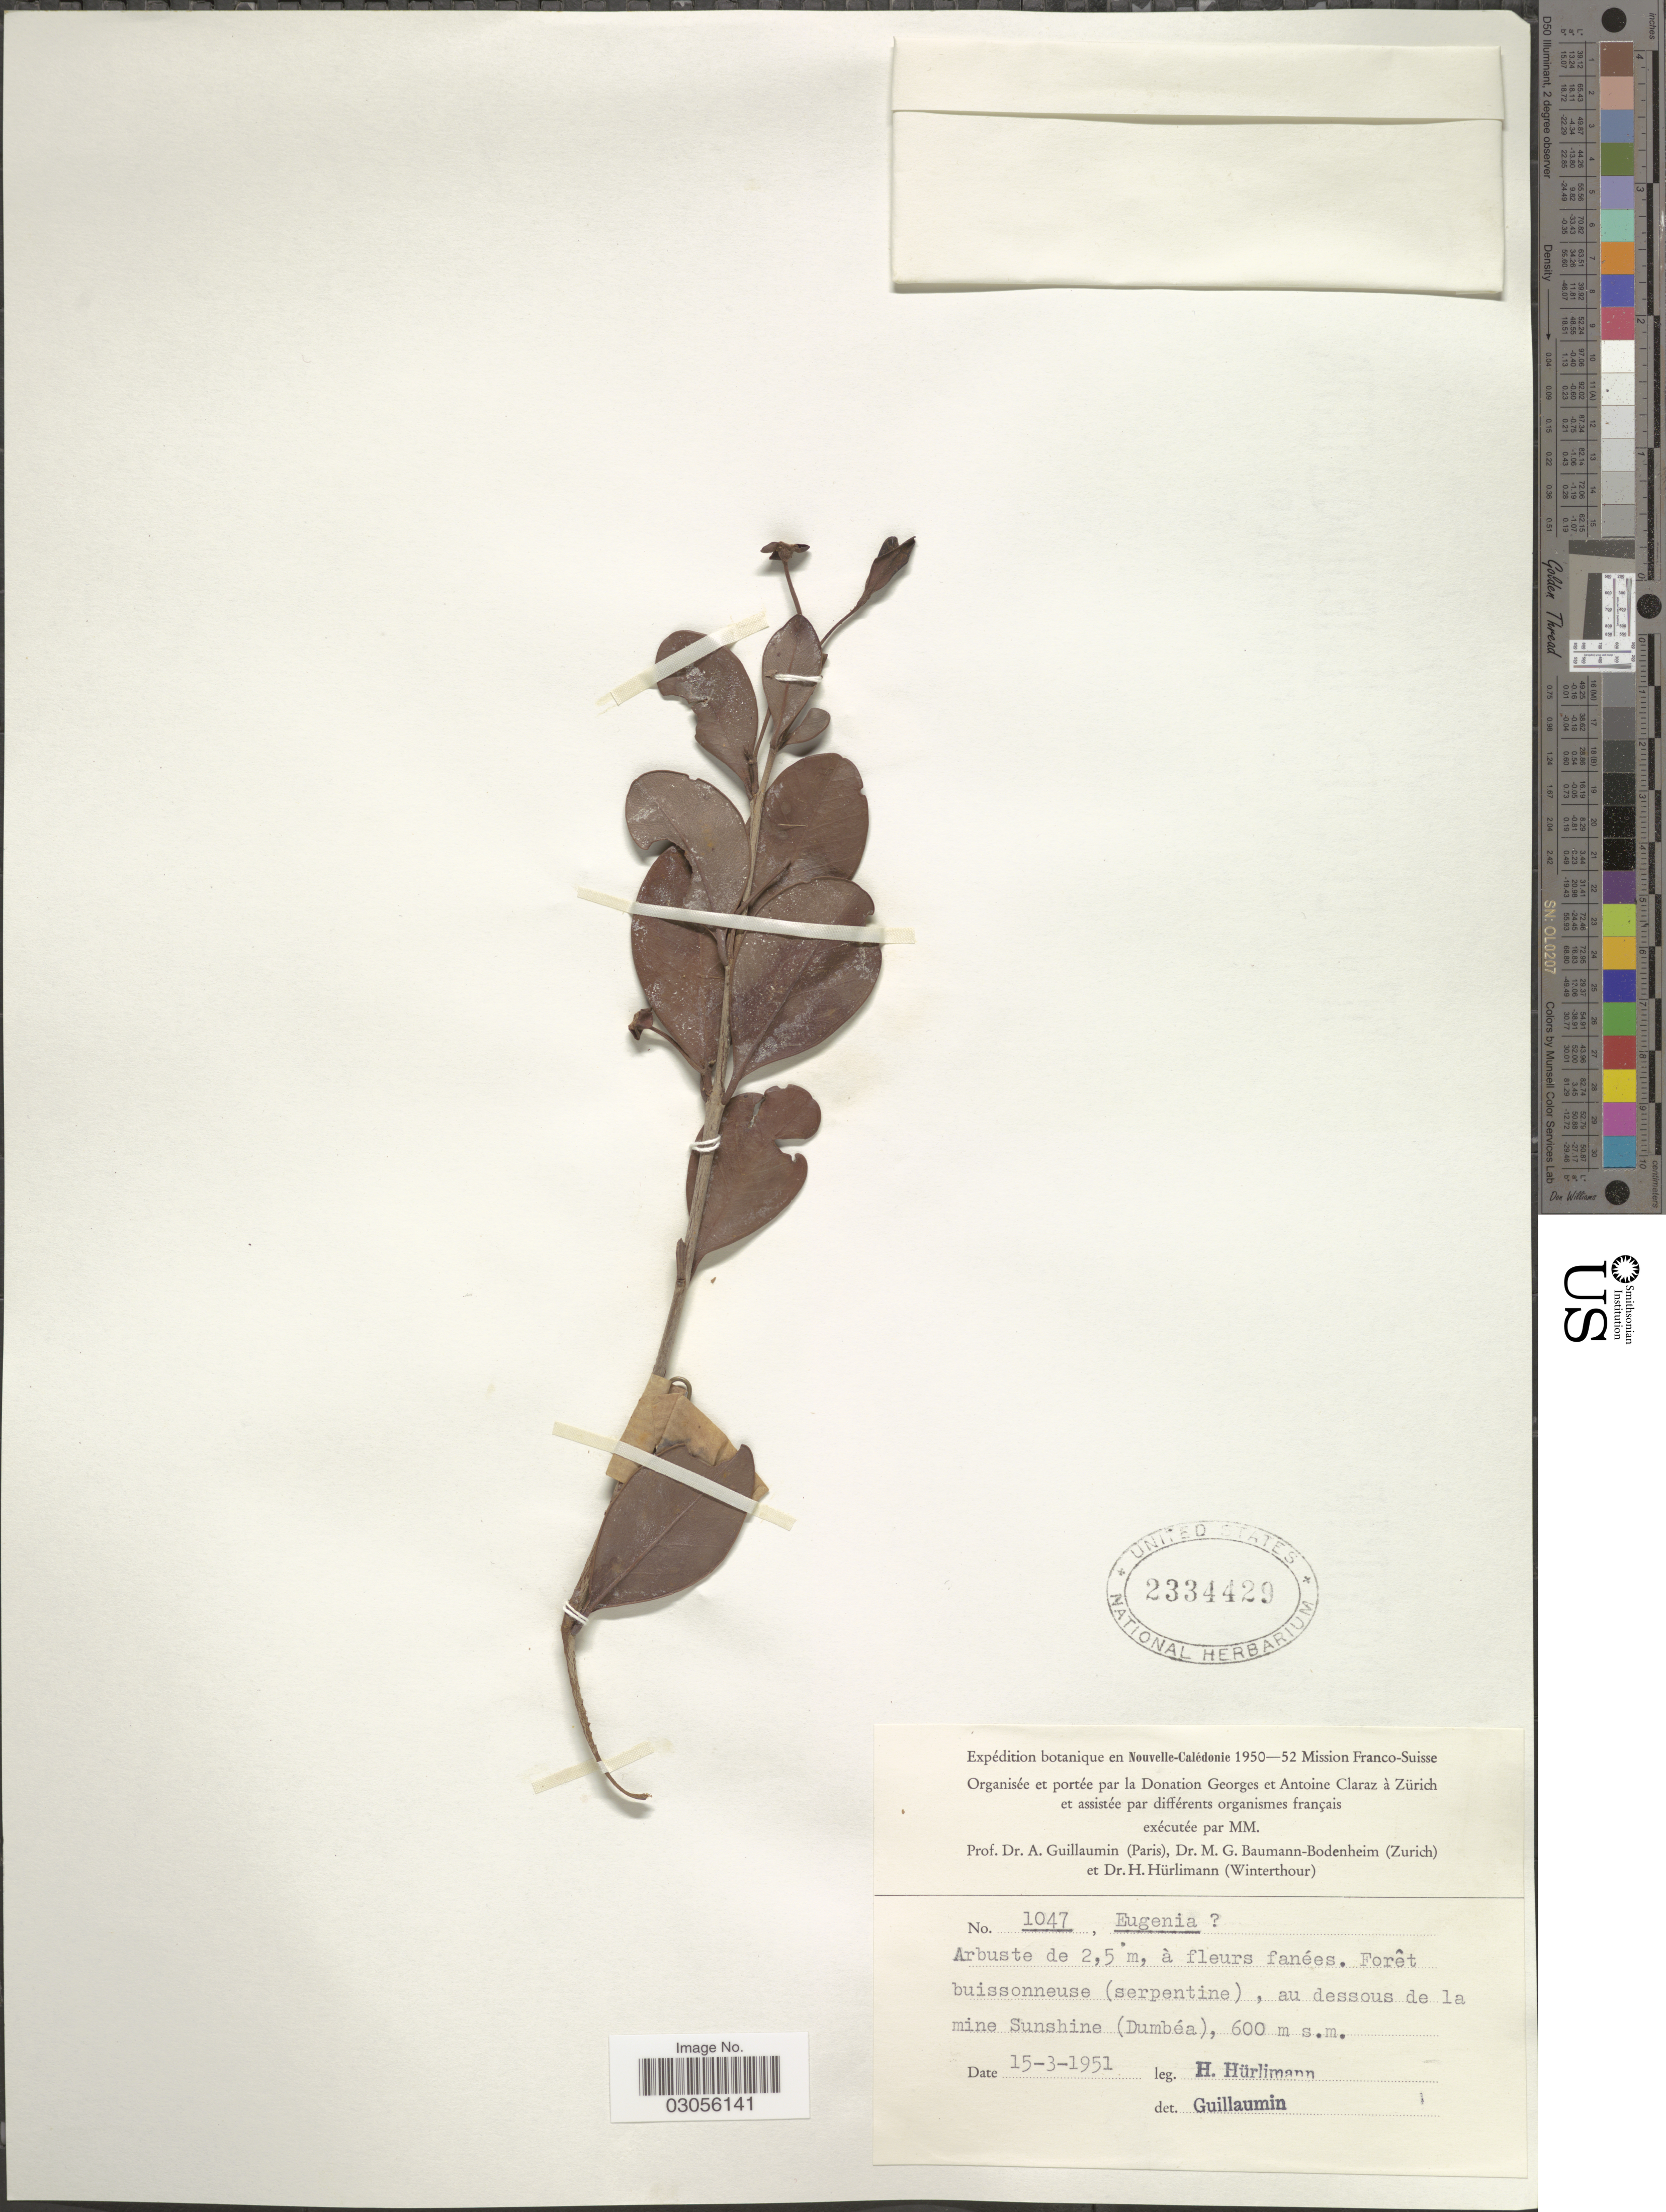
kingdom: Plantae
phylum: Tracheophyta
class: Magnoliopsida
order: Myrtales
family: Myrtaceae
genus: Eugenia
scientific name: Eugenia sp.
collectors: H. Hürlimann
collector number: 1047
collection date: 1951-03-15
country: New Caledonia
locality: Forêt buissonneuse (serpentine), au dessous de la mine Sunshine (Dumbéa).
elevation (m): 600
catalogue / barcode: US 2334429